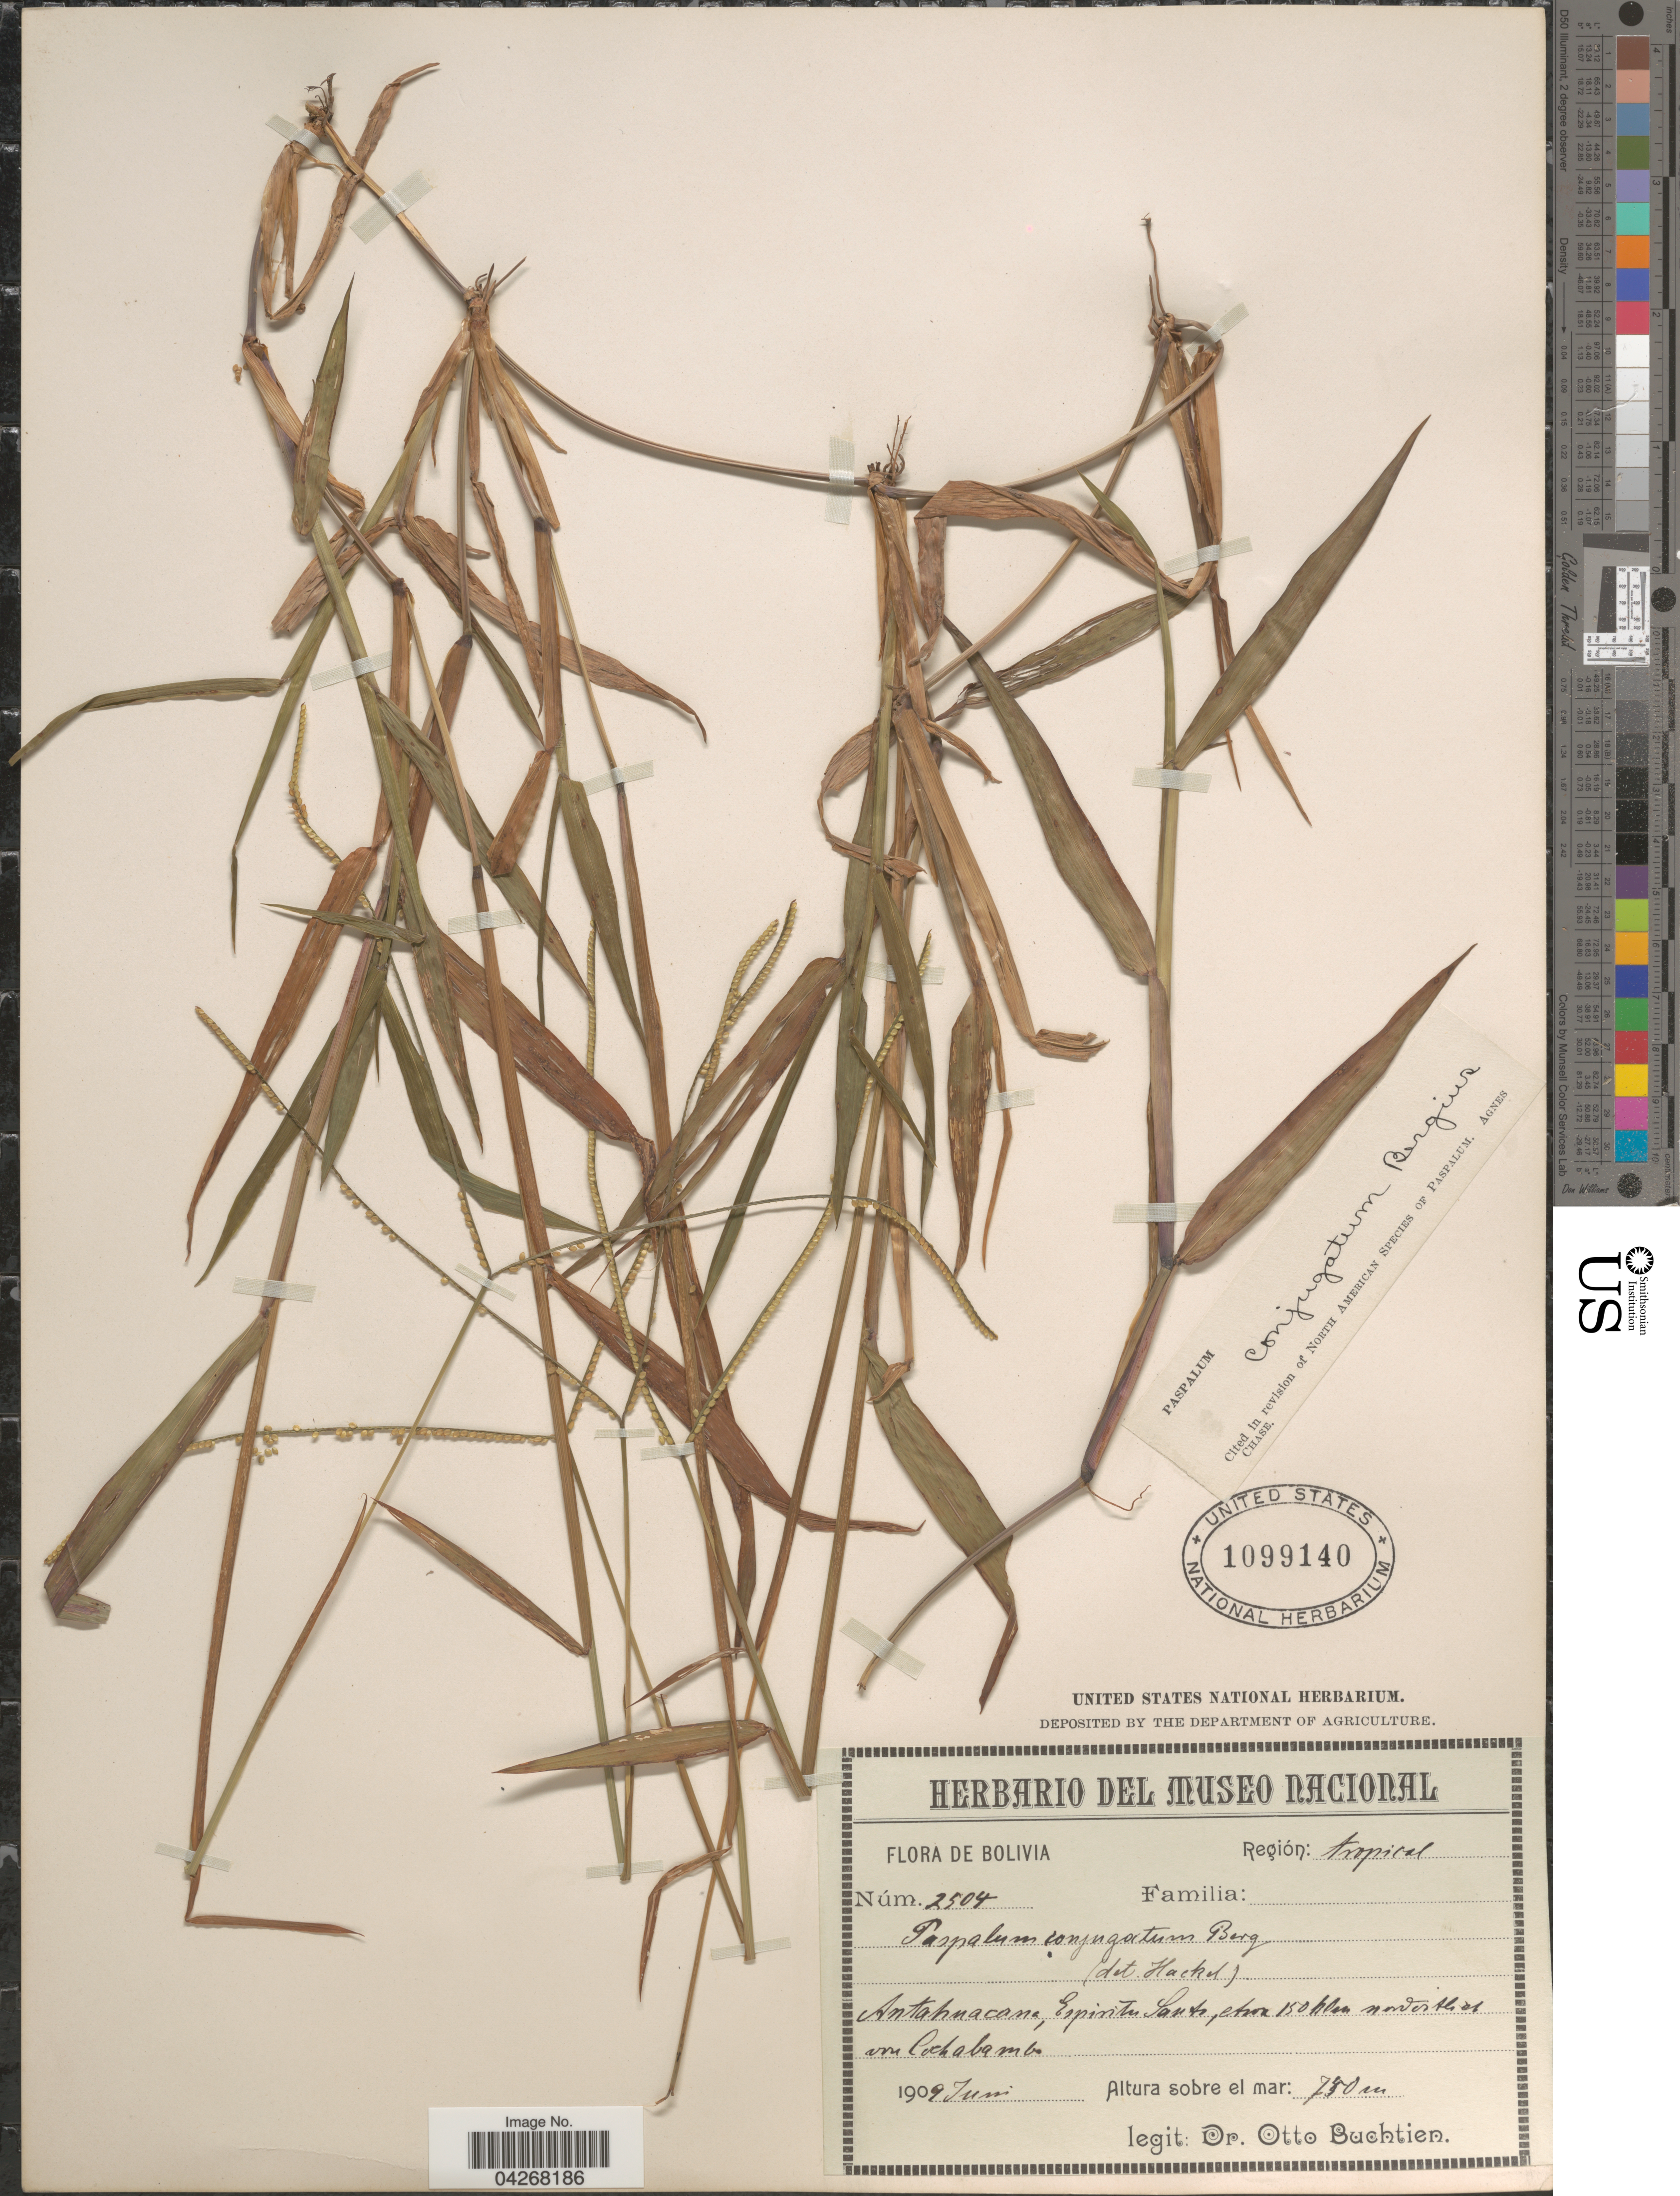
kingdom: Plantae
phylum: Tracheophyta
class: Liliopsida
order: Poales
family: Poaceae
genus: Paspalum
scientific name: Paspalum conjugatum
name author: P.J. Bergius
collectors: O. Buchtien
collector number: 2504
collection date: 1909-06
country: Bolivia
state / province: Cochabamba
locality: Región: tropical. Antahuacana, Espiritu Santo, entre 150 klm nordostlich von Cochabamba.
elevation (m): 750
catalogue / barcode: US 1099140